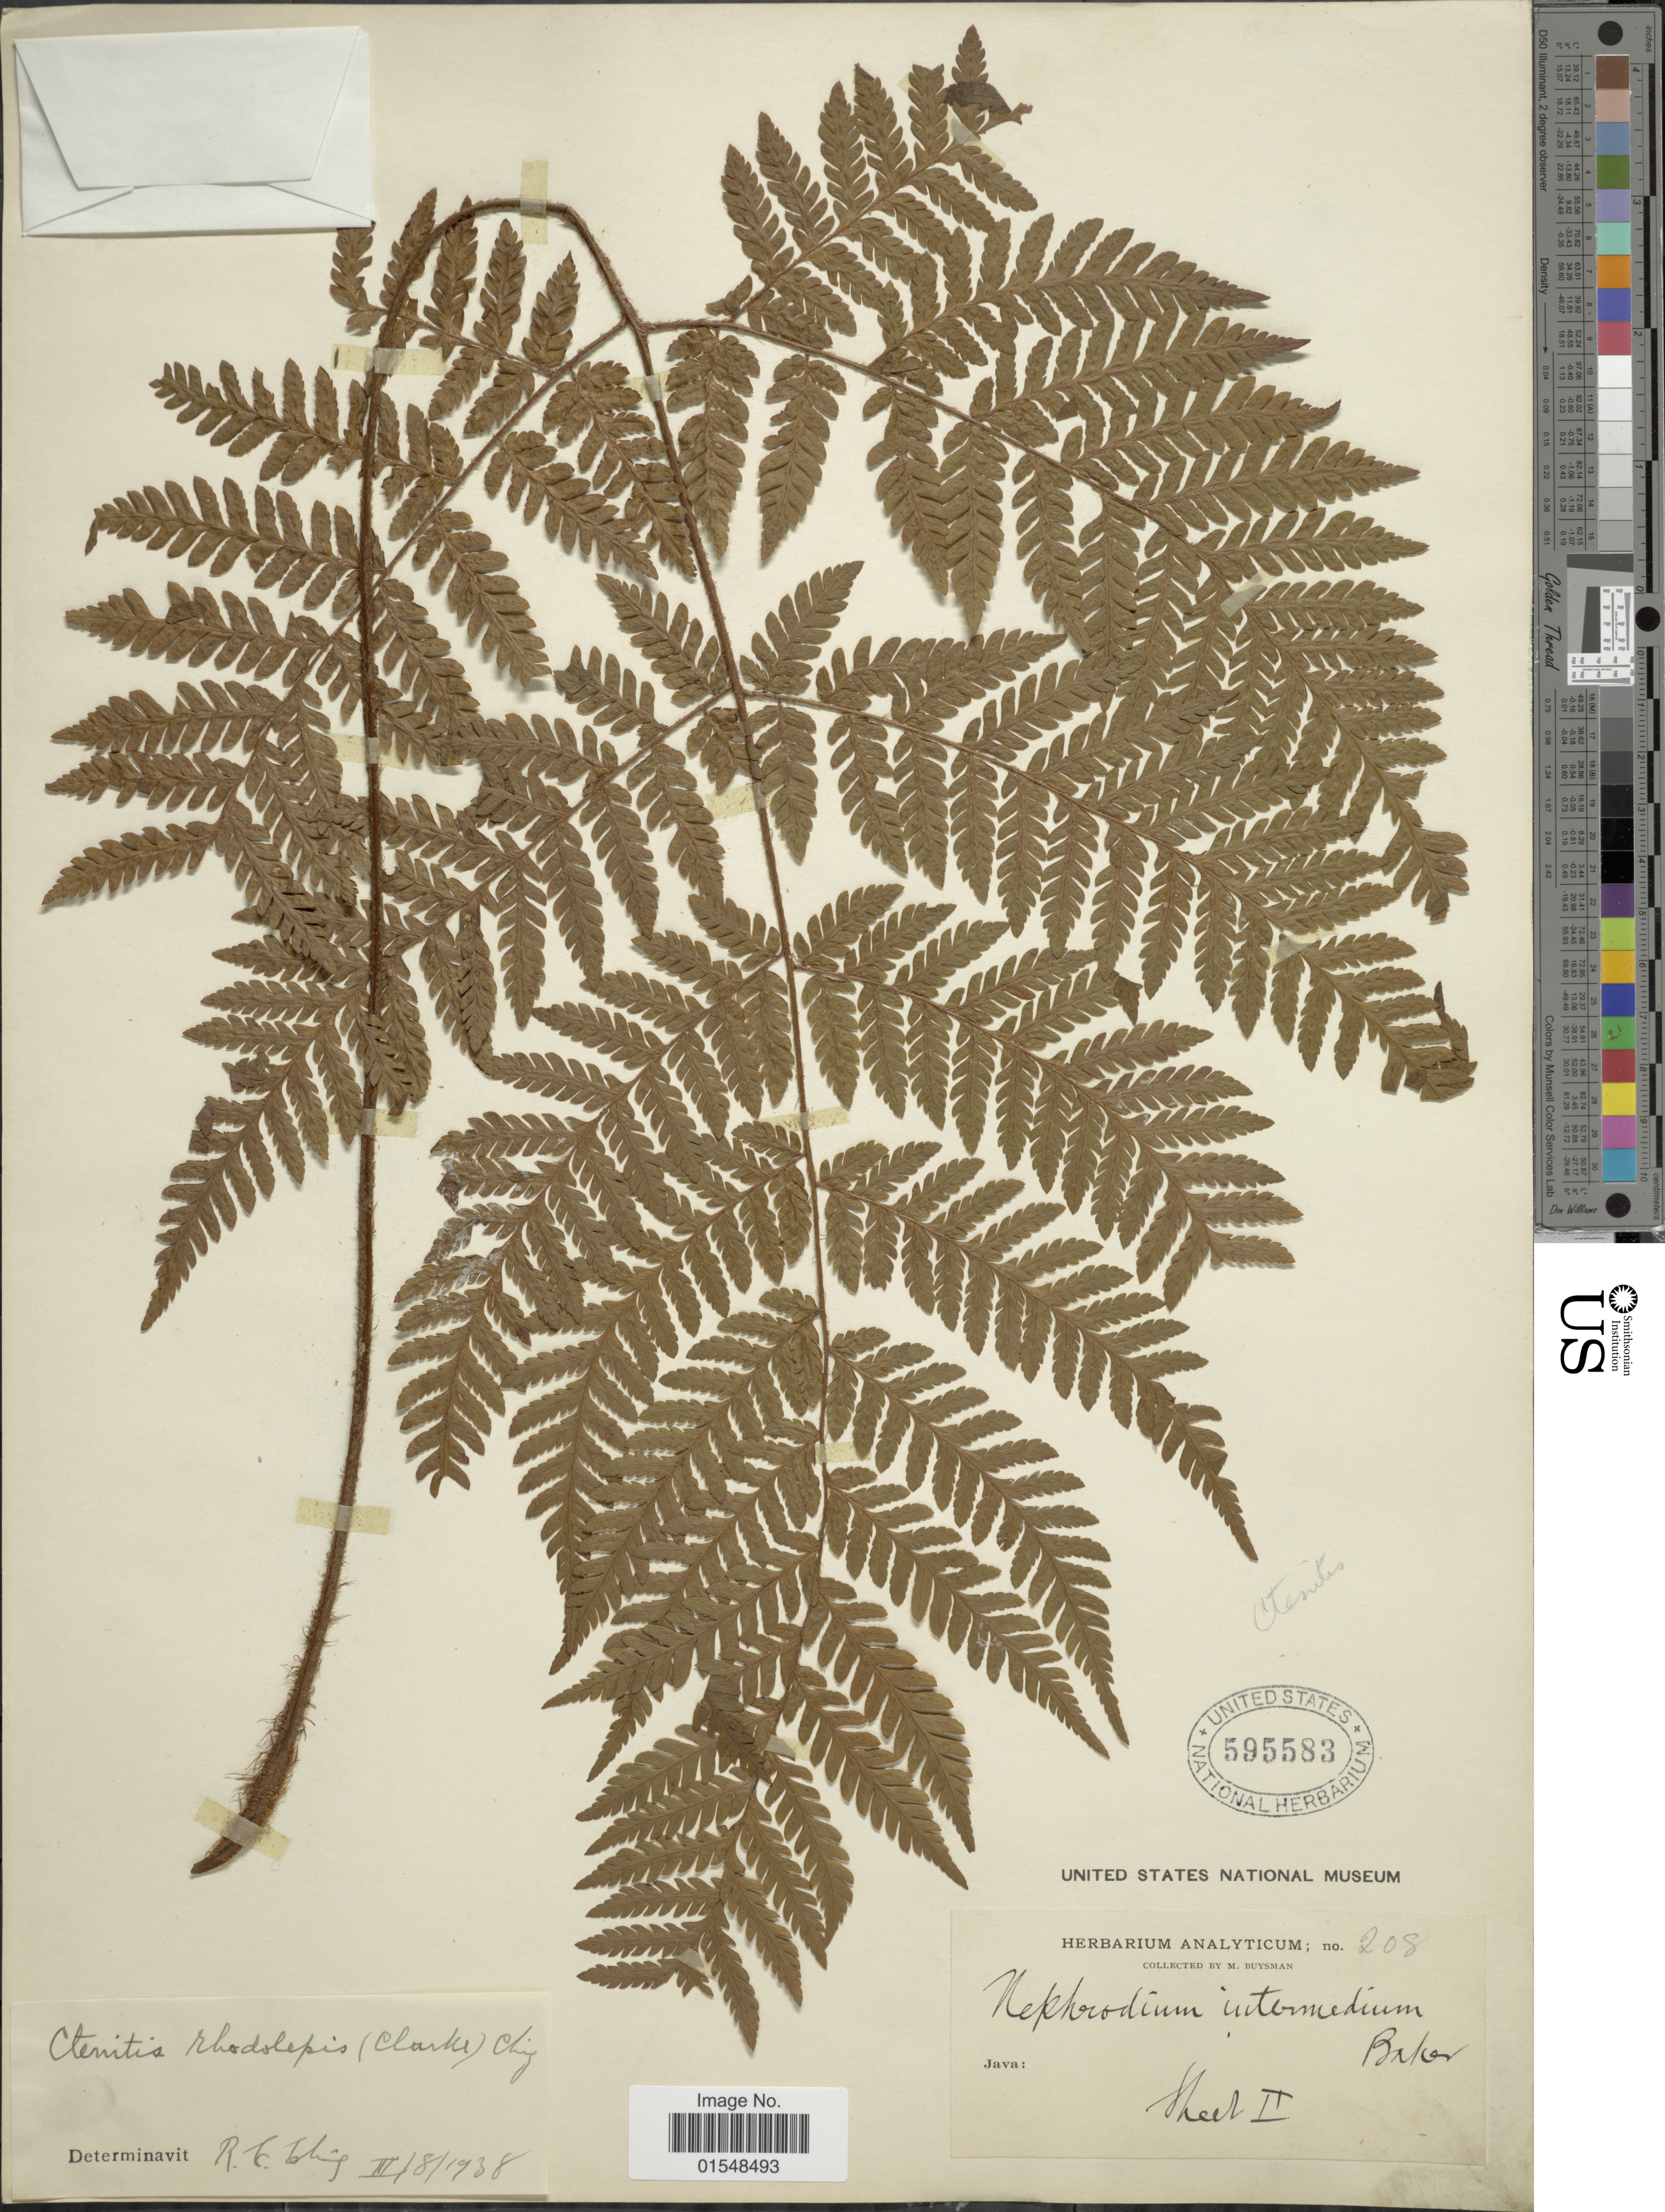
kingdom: Plantae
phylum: Tracheophyta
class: Polypodiopsida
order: Polypodiales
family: Dryopteridaceae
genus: Ctenitis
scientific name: Ctenitis subglandulosa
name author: (Hance) Ching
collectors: M. Buysman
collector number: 208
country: Indonesia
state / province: Java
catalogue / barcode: US 595583